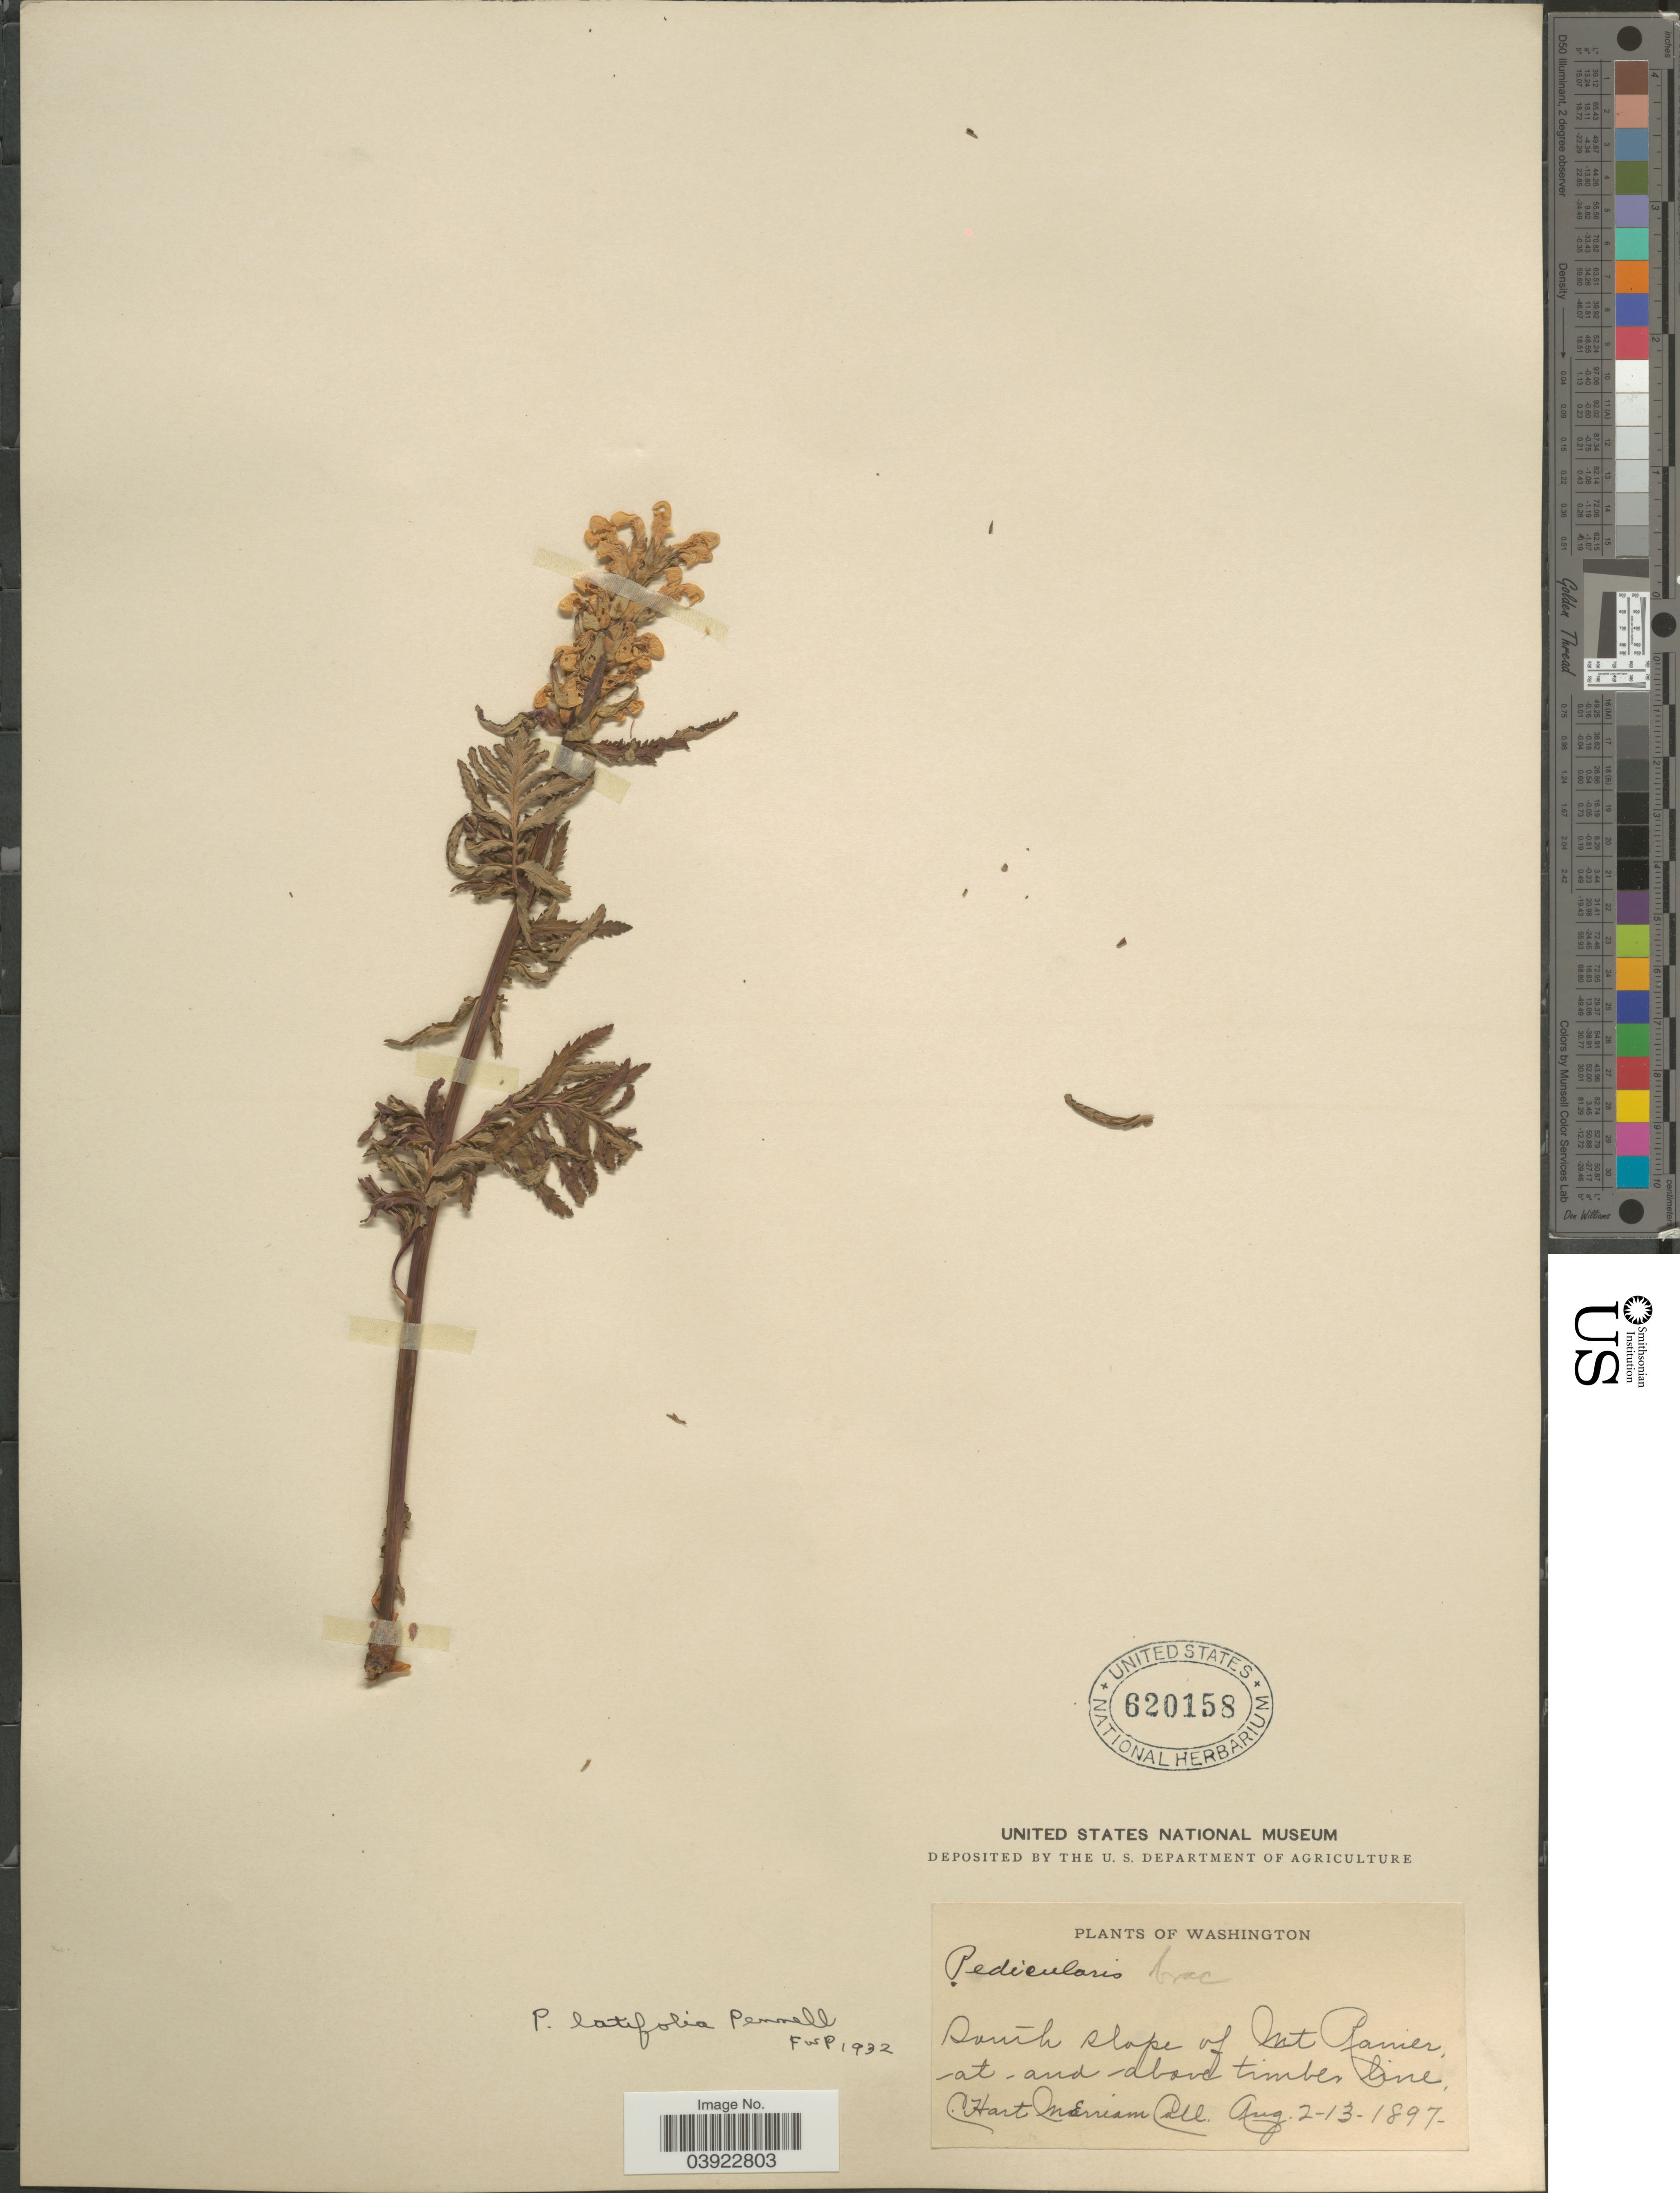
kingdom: Plantae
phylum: Tracheophyta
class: Magnoliopsida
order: Lamiales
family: Orobanchaceae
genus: Pedicularis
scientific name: Pedicularis latifolia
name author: Pennell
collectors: C. Merriam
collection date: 1897-08-02/1897-08-13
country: United States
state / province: Washington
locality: South slope of Mt Ranier, at-and-above timber line.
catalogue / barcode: US 620158